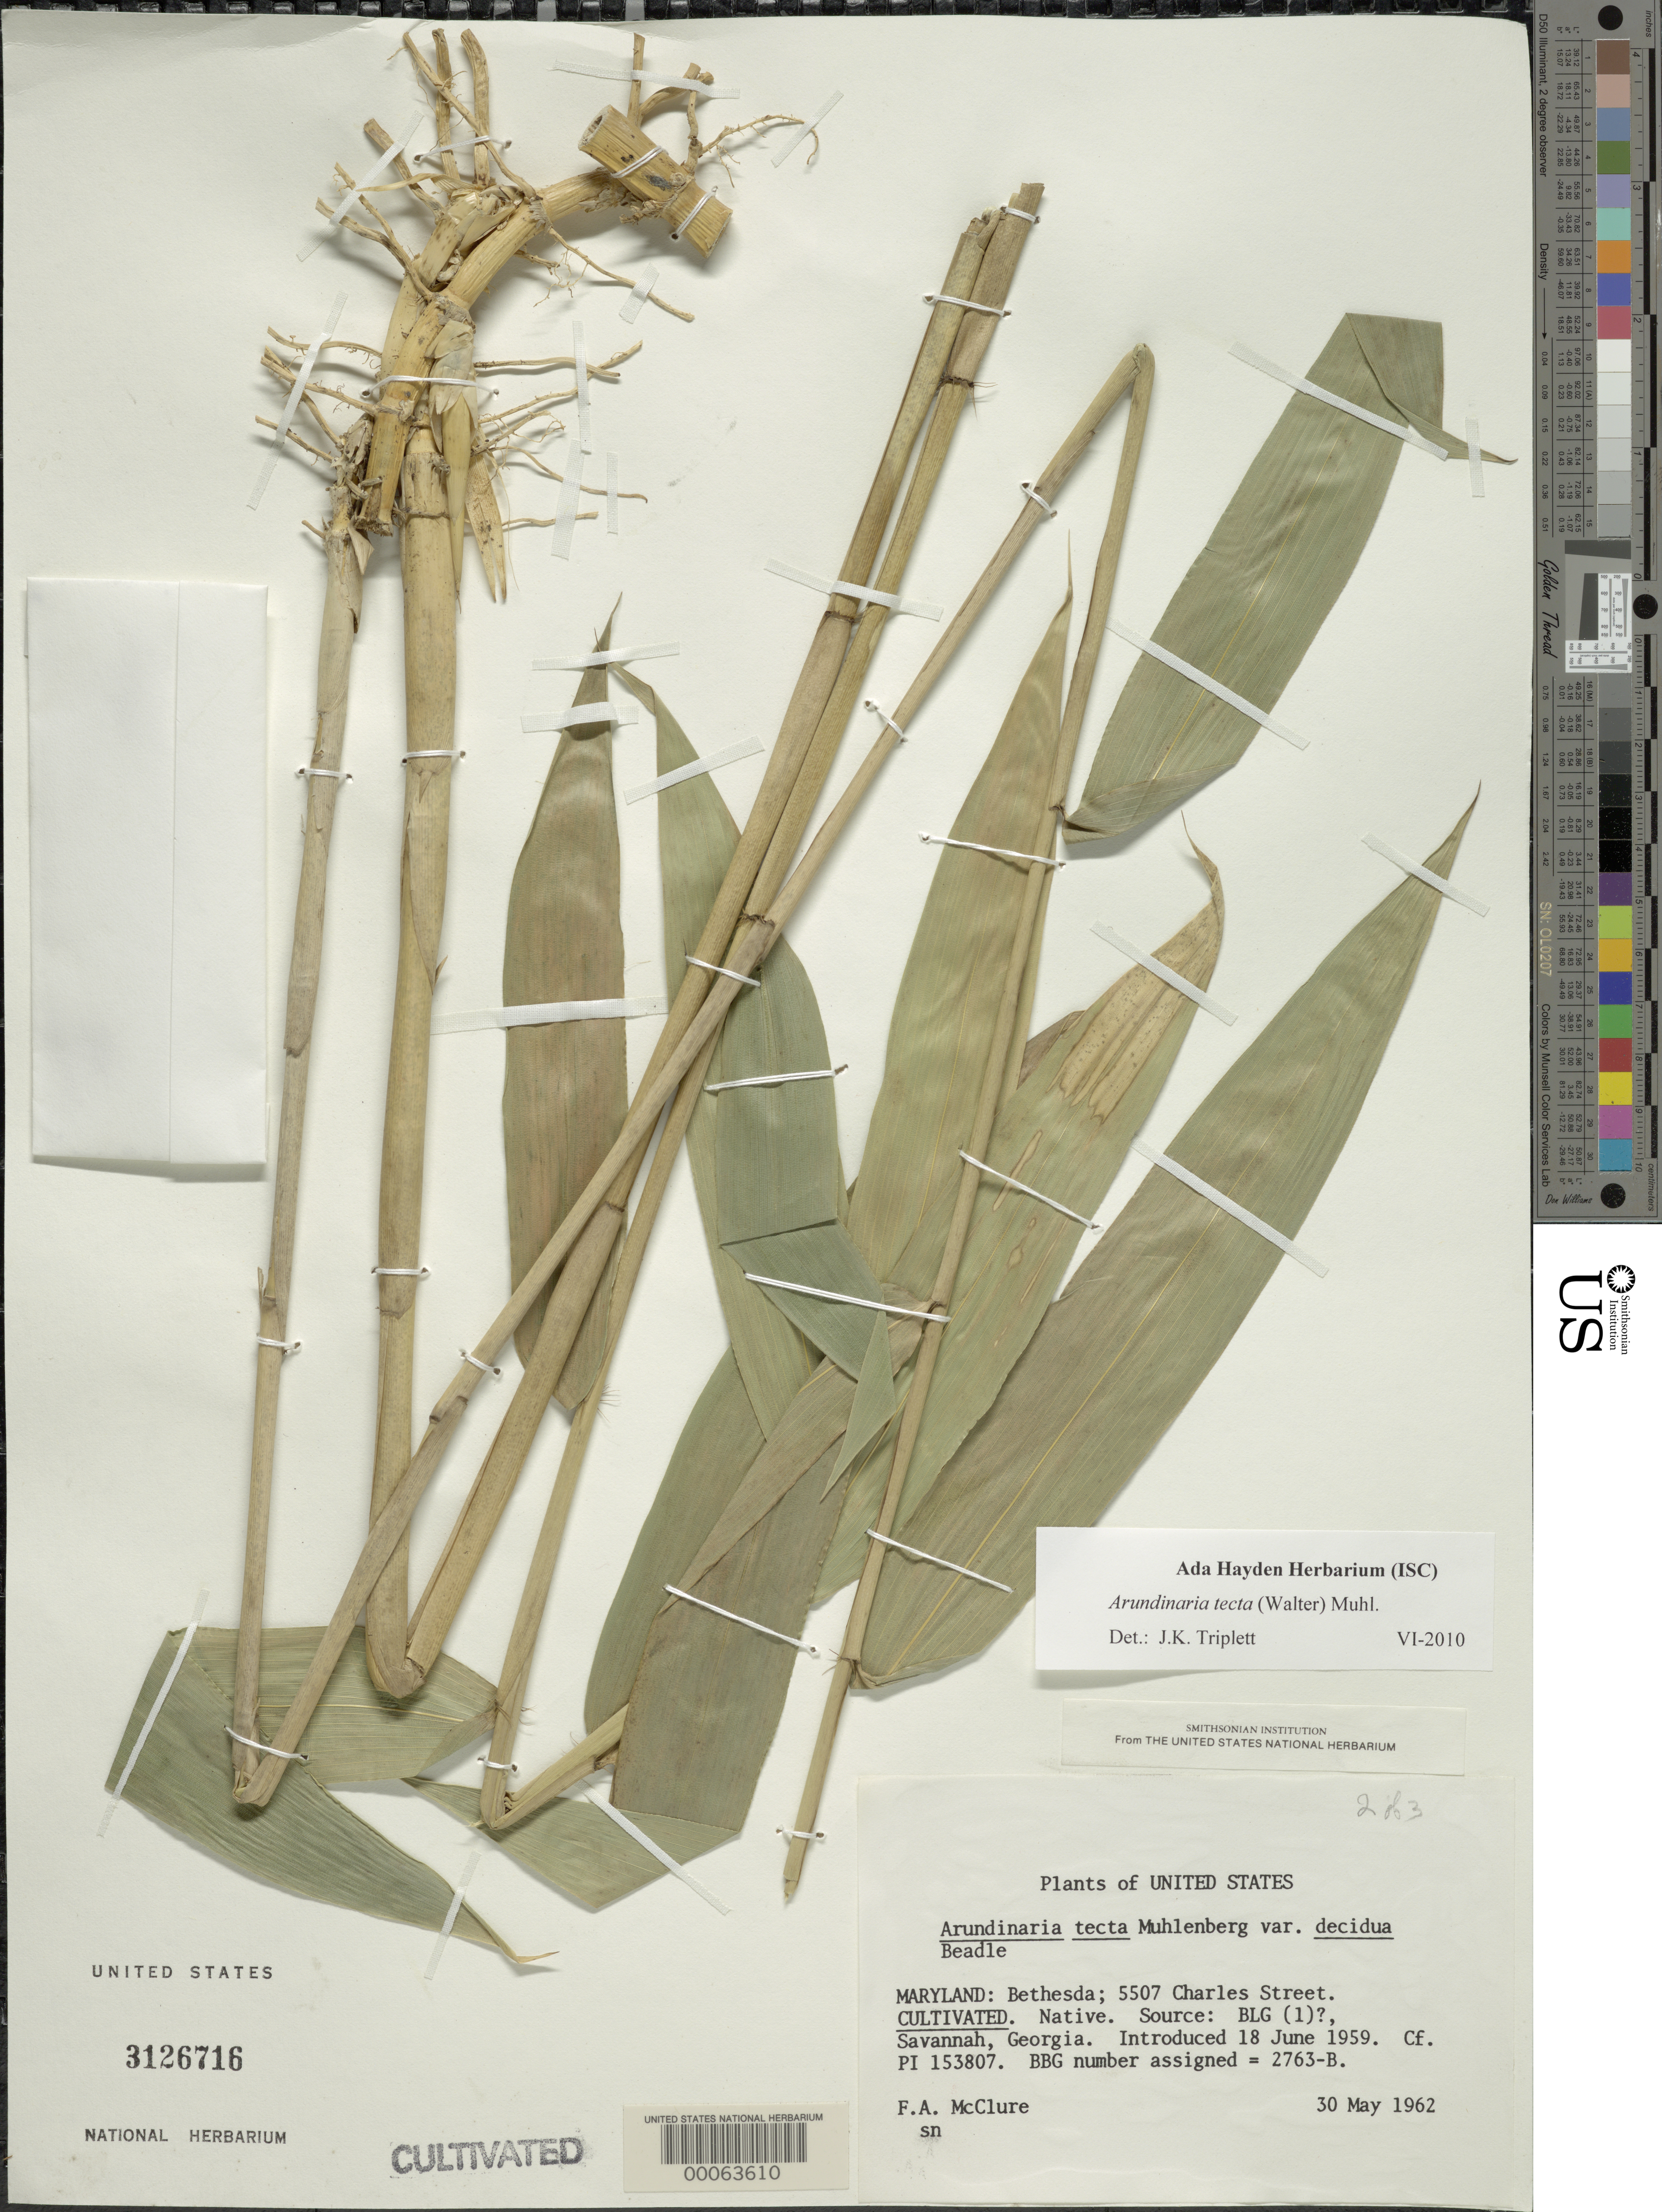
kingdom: Plantae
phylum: Tracheophyta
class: Liliopsida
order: Poales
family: Poaceae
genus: Arundinaria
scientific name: Arundinaria tecta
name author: (Walter) Muhl.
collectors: F. A. McClure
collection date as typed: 30 May 1962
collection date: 1962-05-30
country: United States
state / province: Maryland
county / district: Montgomery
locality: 5507 Charles Street, Bethesda (Mcclure's Garden)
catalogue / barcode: US 3126716